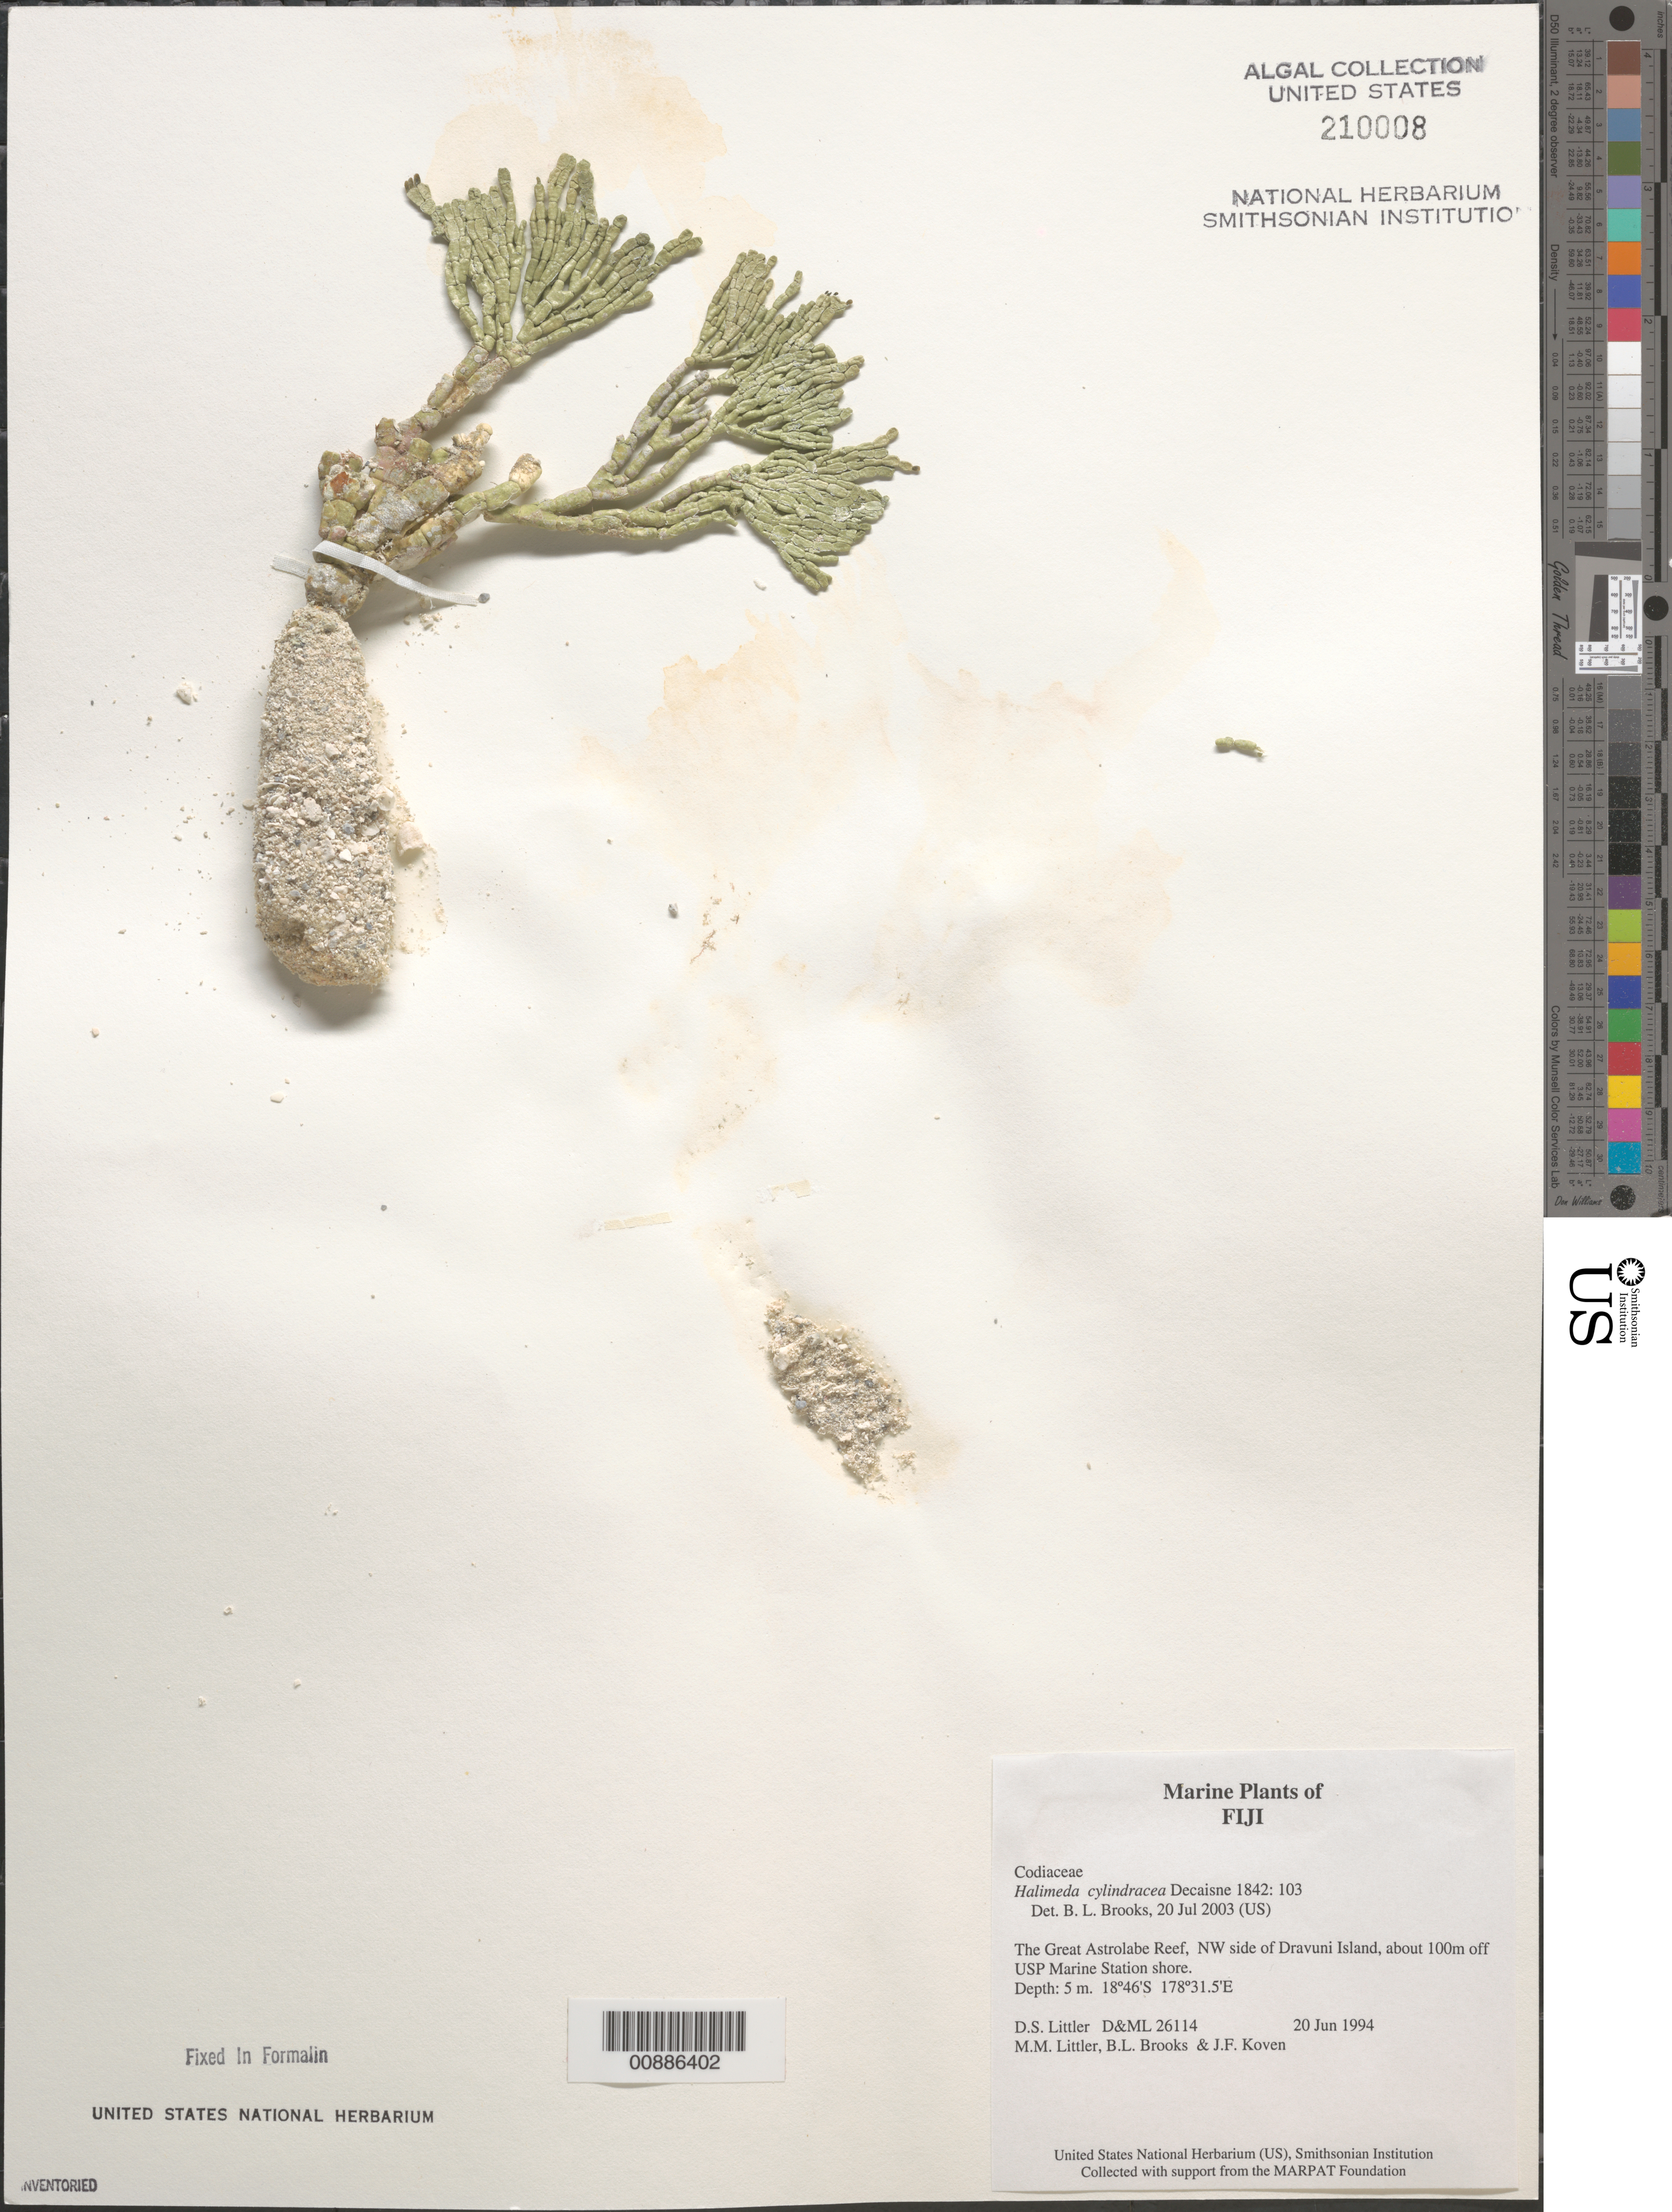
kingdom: Plantae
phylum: Chlorophyta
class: Ulvophyceae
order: Bryopsidales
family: Halimedaceae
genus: Halimeda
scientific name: Halimeda cylindracea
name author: Decne.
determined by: Brooks, B. L., (BOT), Smithsonian Institution - National Museum of Natural History (UNITED STATES)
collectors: D. S. Littler, M. M. Littler, B. Brooks & J. Koven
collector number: D&ML 26114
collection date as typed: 20 Jun 1994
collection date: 1994-06-20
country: Fiji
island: Dravuni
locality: Great Astrolabe Reef, ca. 100 meters off USP Marine Station shore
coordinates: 18 46'S, 178 31.5'E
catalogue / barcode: US 210008